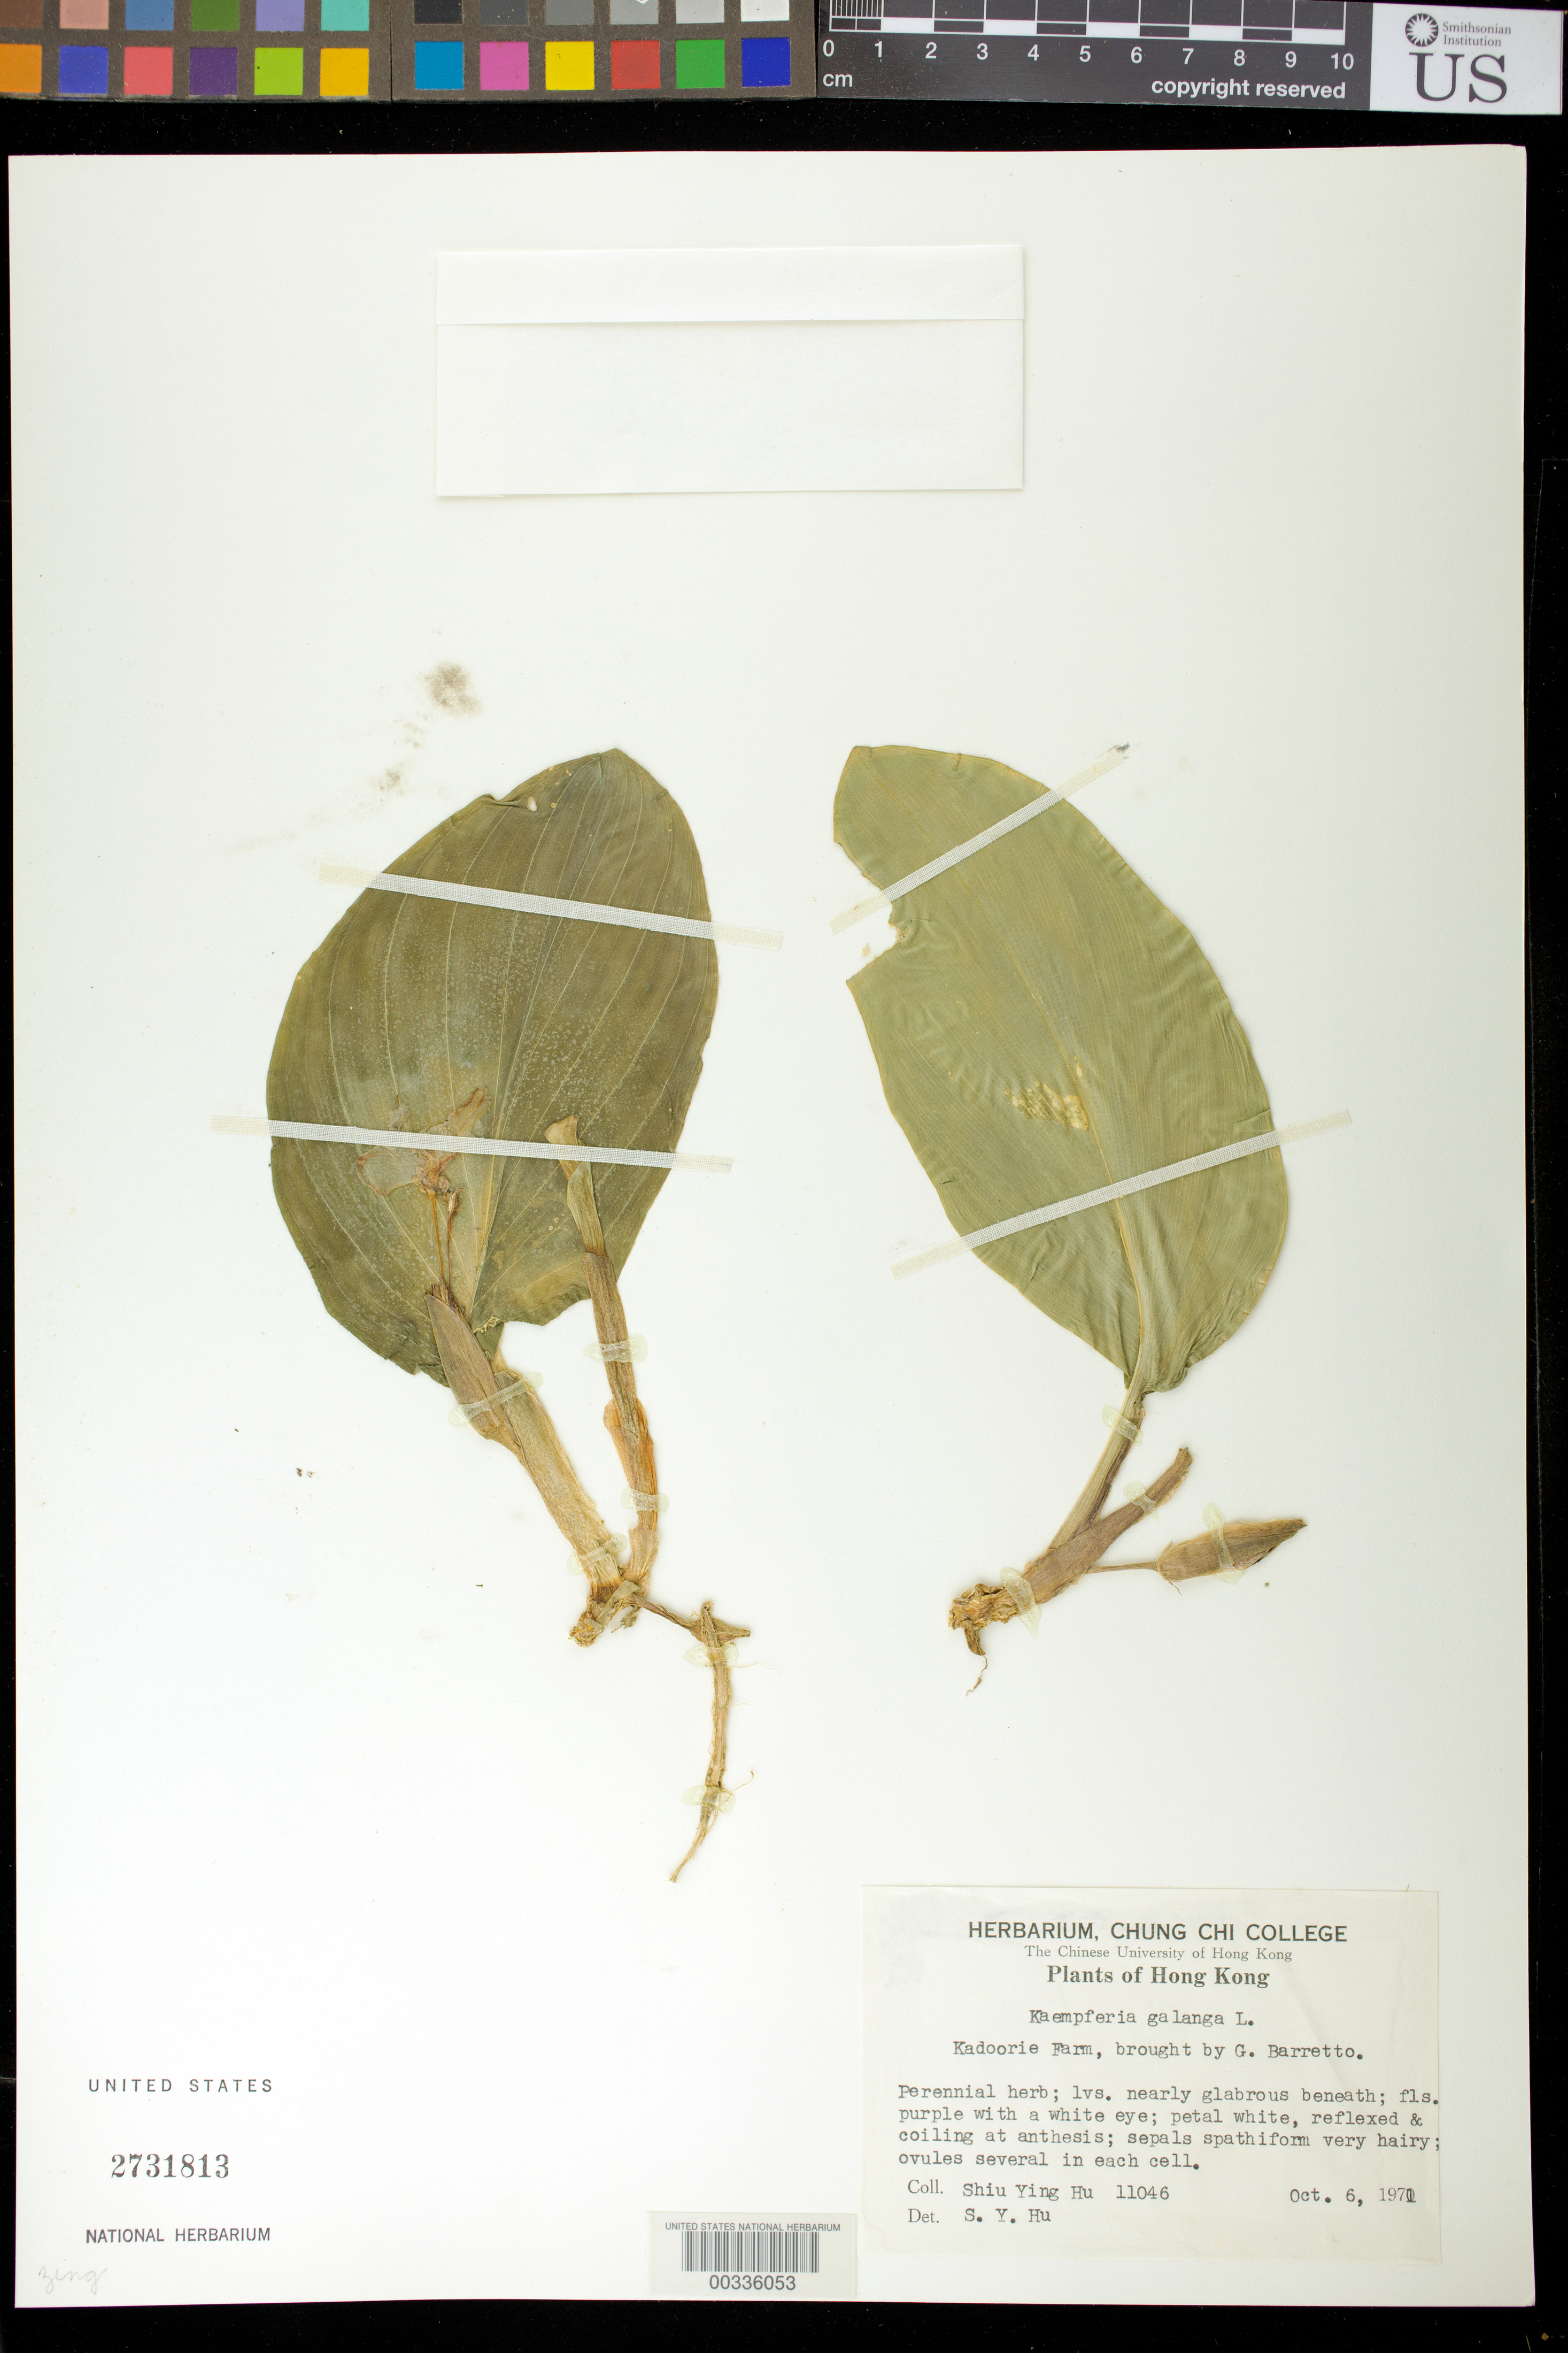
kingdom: Plantae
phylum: Tracheophyta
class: Liliopsida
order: Zingiberales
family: Zingiberaceae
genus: Kaempferia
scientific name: Kaempferia galanga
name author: L.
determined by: Hu, S. Y.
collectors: S. Y. Hu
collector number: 11046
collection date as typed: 06 Oct 1971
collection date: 1971-10-06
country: China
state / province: Hong Kong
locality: Kadoorie farm, brought by g. barretto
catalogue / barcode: US 2731813